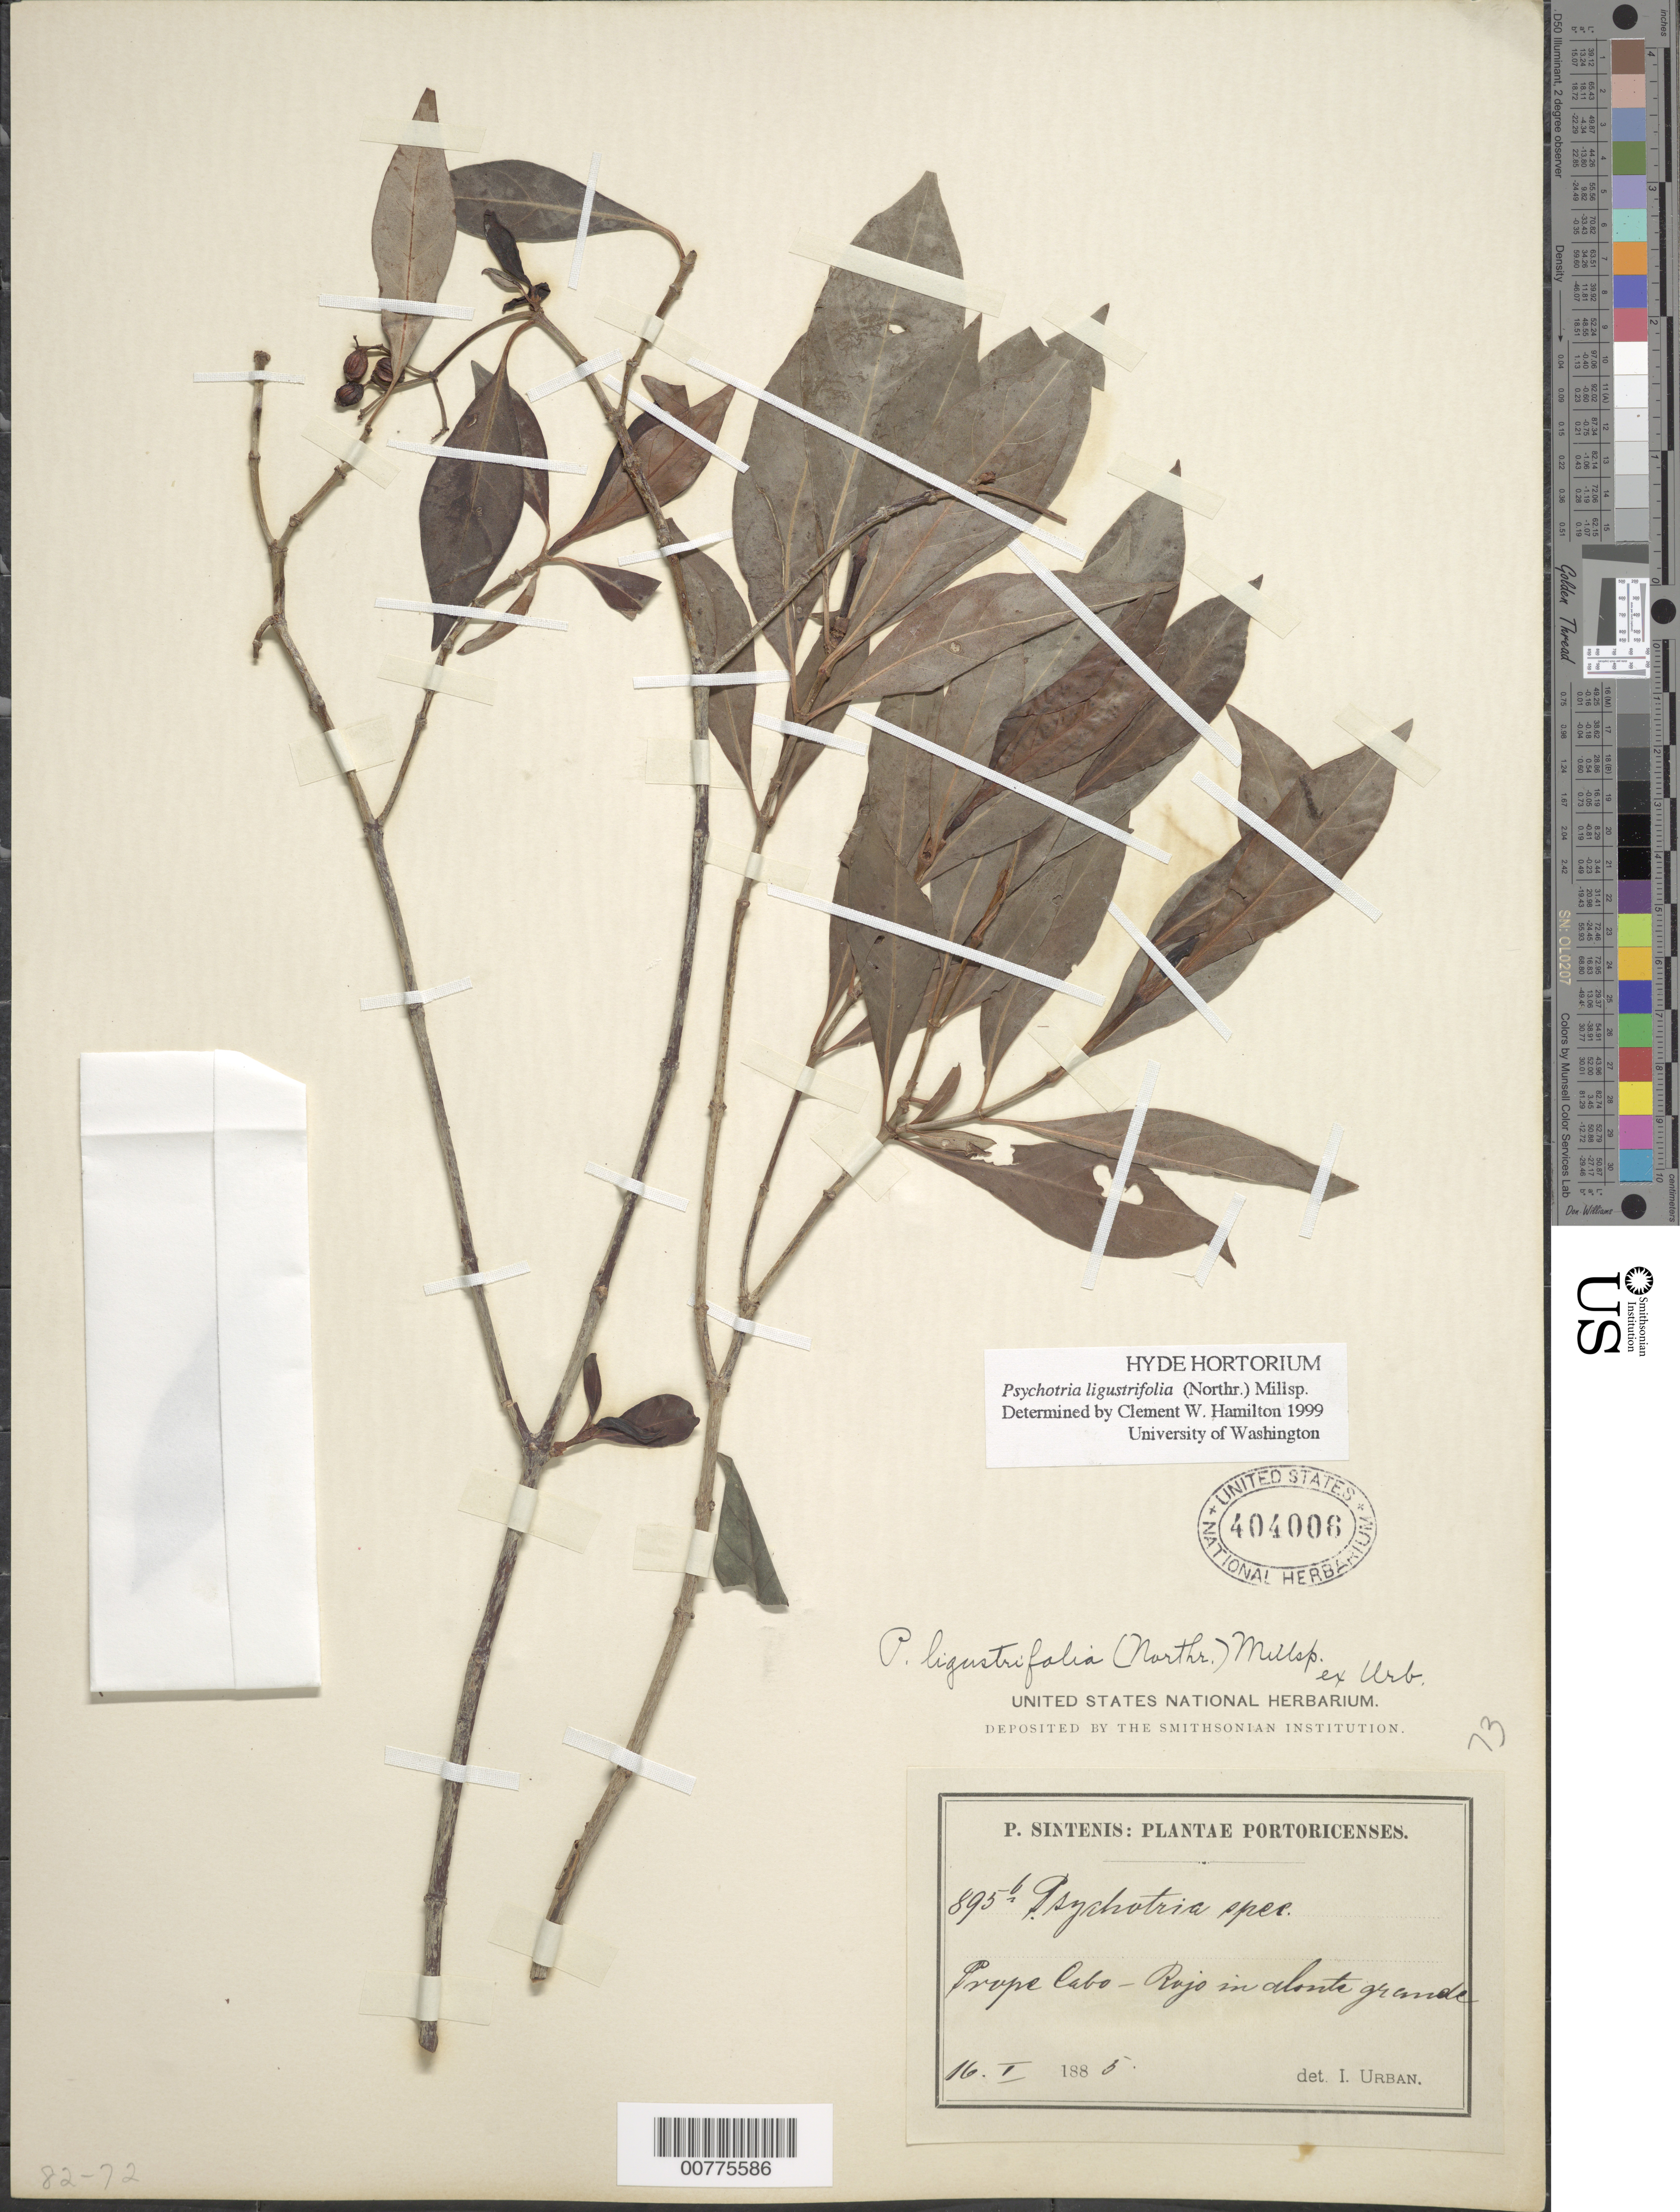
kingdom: Plantae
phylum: Tracheophyta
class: Magnoliopsida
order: Gentianales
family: Rubiaceae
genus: Psychotria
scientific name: Psychotria ligustrifolia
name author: (Northr.) Millsp.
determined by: Hamilton, C. W.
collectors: P. Sintenis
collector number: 895b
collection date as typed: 16 Jan 1885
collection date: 1885-01-16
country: Puerto Rico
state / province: Cabo Rojo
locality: Prope Cabo Rojo in Monte grande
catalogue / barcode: US 404008